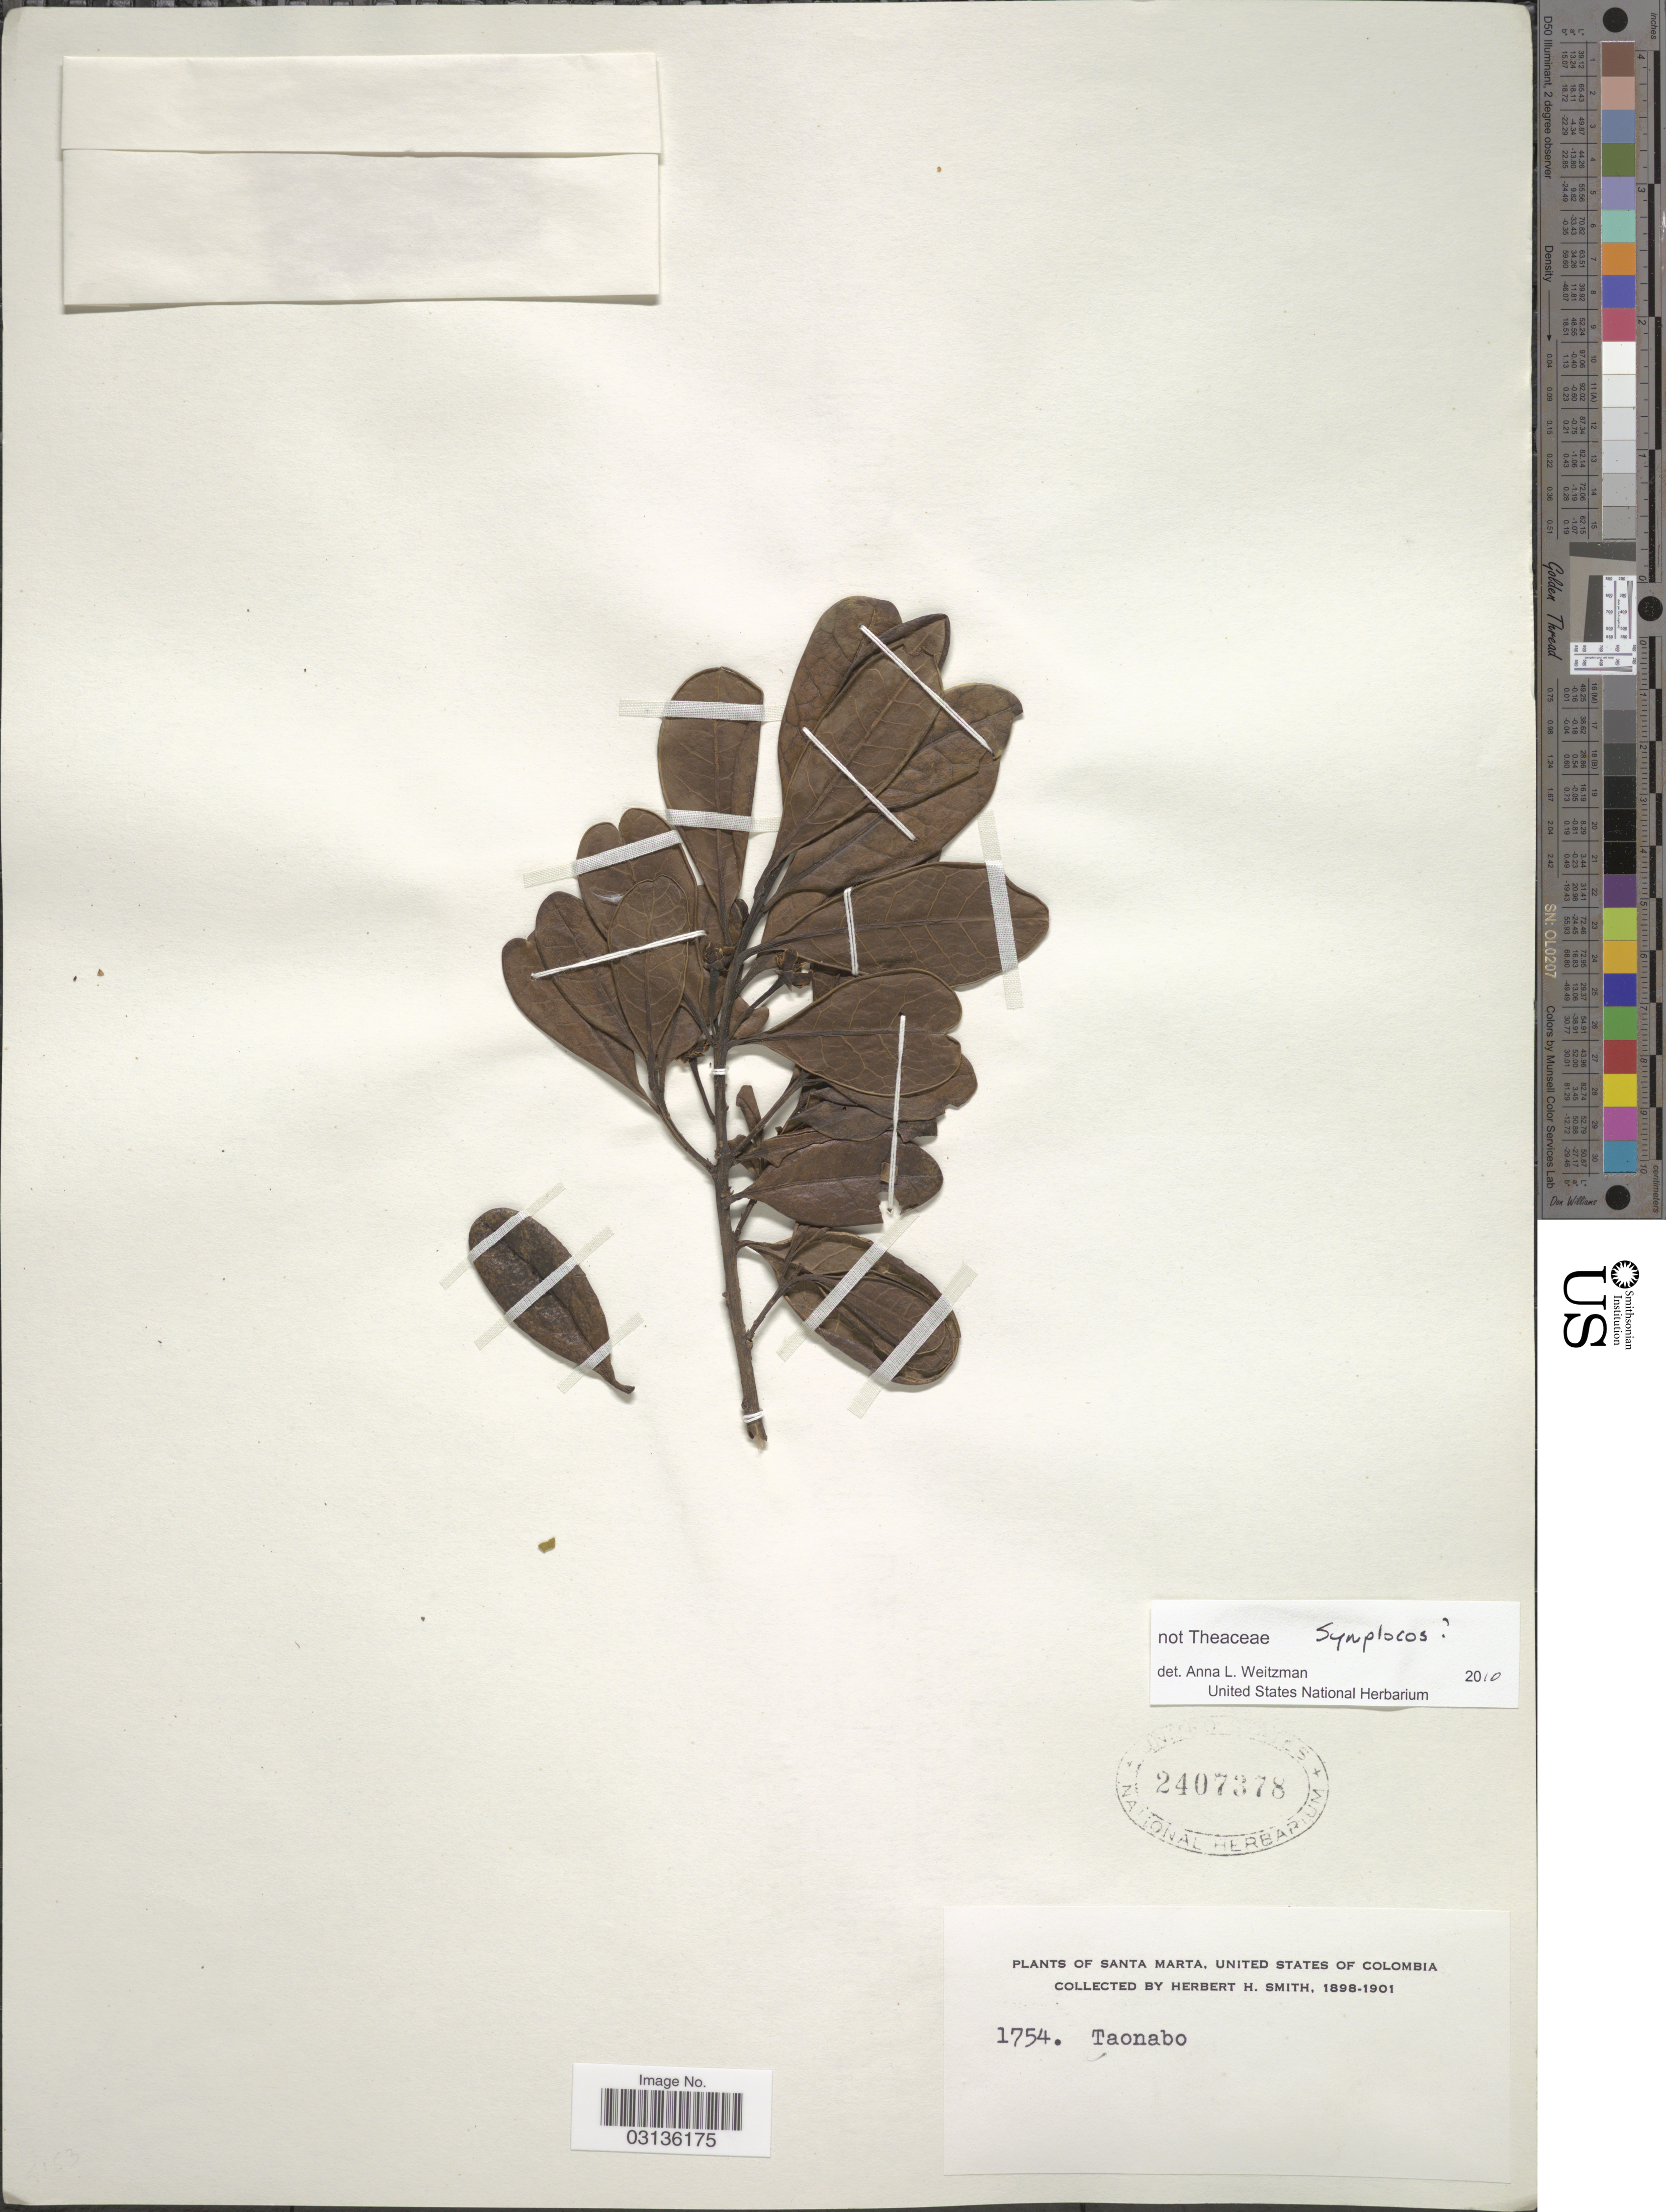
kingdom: Plantae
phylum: Tracheophyta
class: Magnoliopsida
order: Ericales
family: Symplocaceae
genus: Symplocos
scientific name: Symplocos sp.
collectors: H. H. Smith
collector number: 1754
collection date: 1898/1901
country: Colombia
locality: Santa Marta. Taonabo.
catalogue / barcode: US 2407378